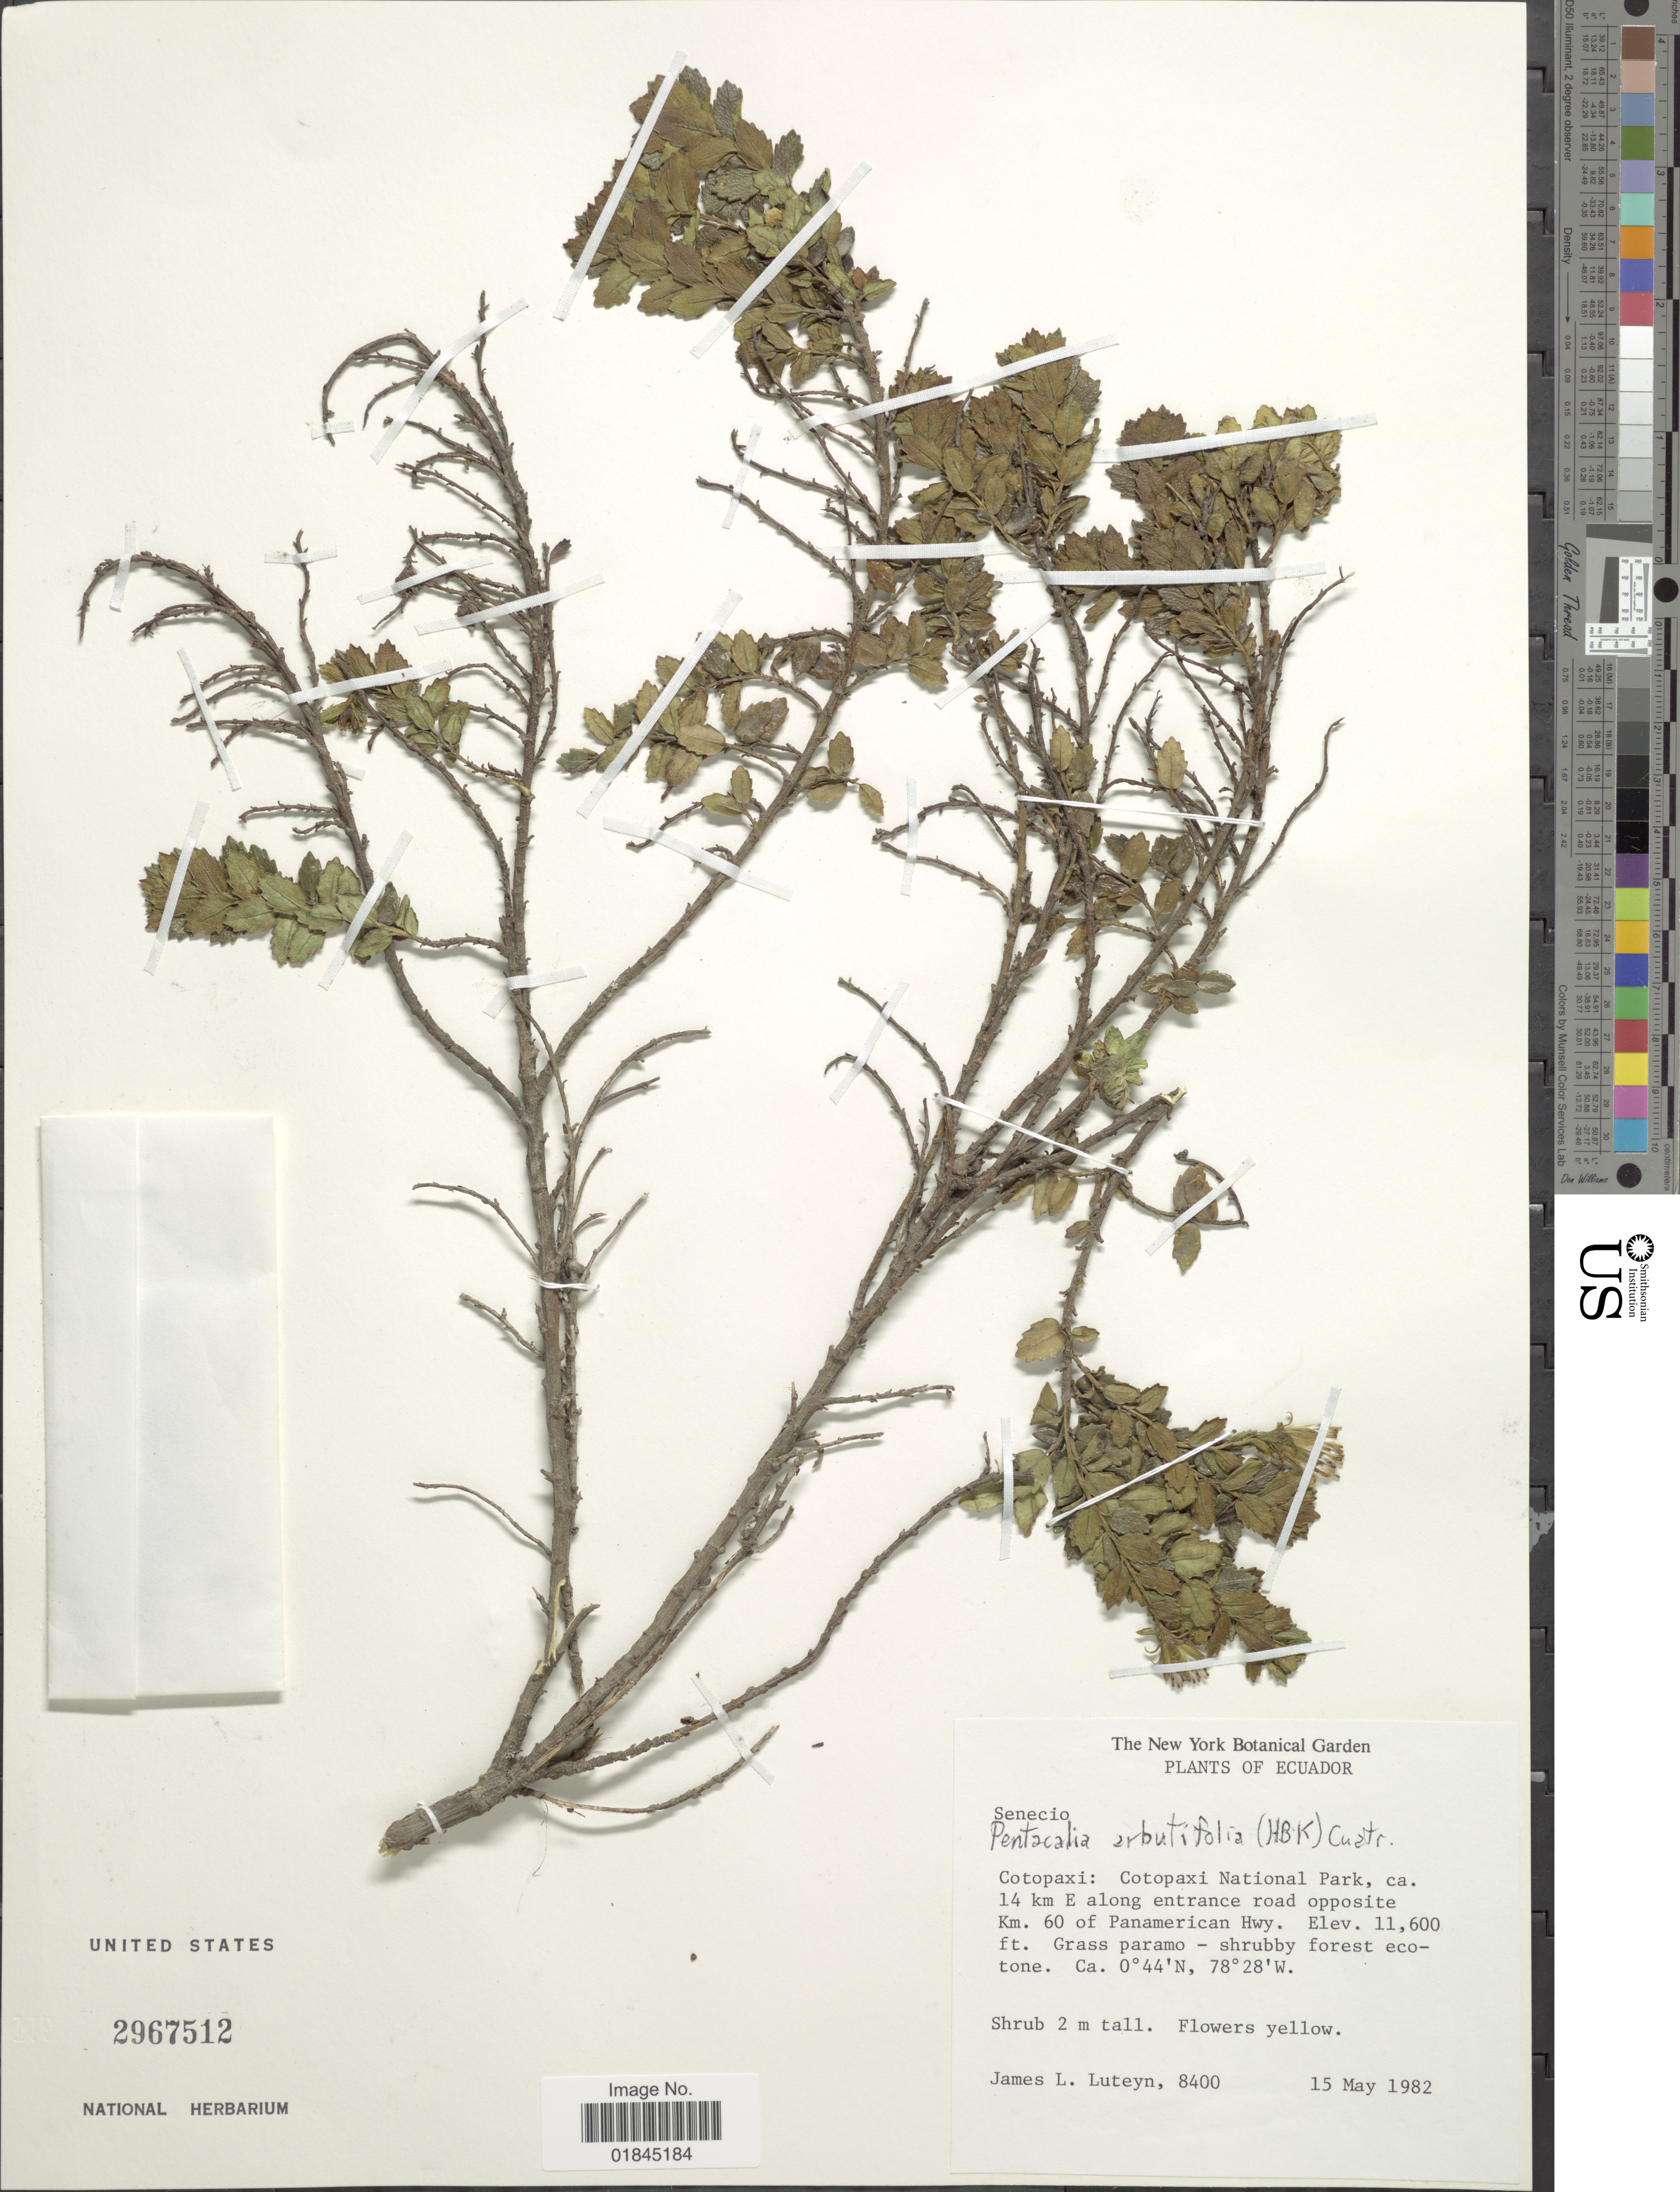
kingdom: Plantae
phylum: Tracheophyta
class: Magnoliopsida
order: Asterales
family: Asteraceae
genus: Pentacalia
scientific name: Pentacalia arbutifolia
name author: (Kunth) Cuatrec.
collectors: J. L. Luteyn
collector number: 8400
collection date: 1982-05-15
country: Ecuador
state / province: Cotopaxi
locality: Cotopaxi: Cotopaxi National Park, ca. 14 km E along entrance road opposite Km. 60 of Panamerican Hwy.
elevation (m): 3536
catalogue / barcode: US 2967512